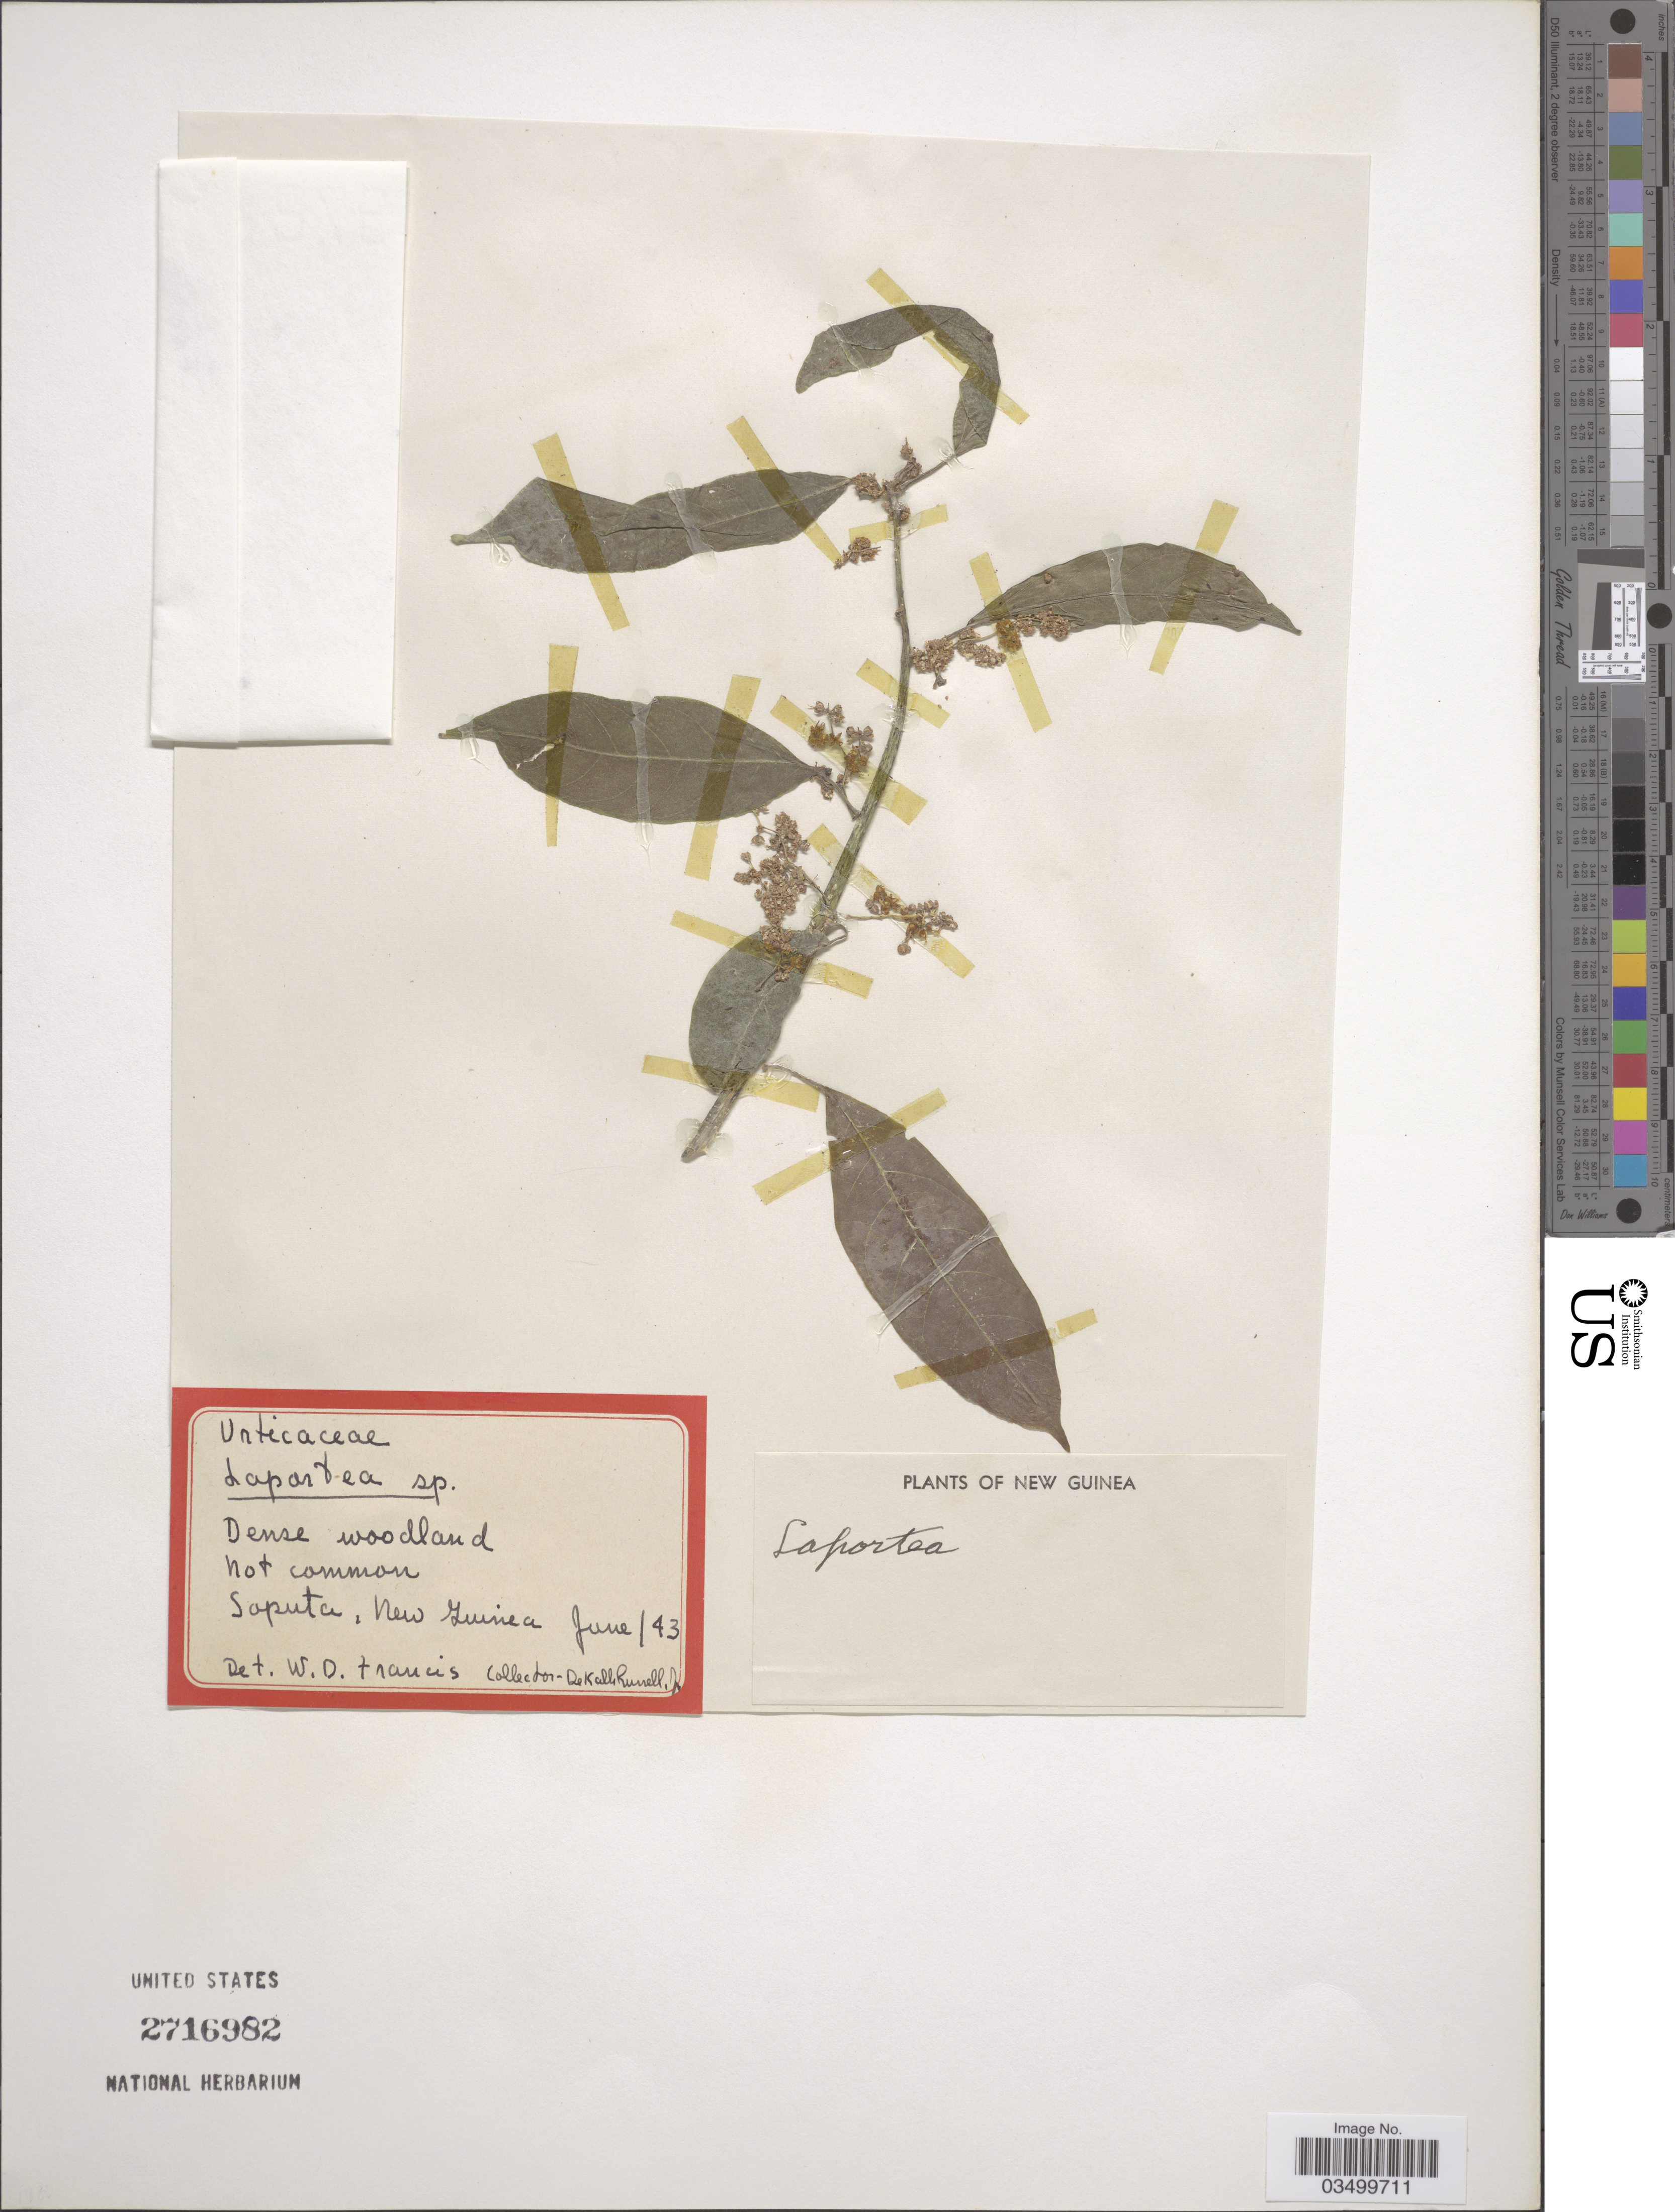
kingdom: Plantae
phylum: Tracheophyta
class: Magnoliopsida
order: Rosales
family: Urticaceae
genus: Laportea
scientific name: Laportea sp.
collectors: R. Dekalle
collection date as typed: Transcribed d/m/y: /6/43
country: Papua New Guinea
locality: Saputa, New Guinea.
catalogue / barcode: US 2716982